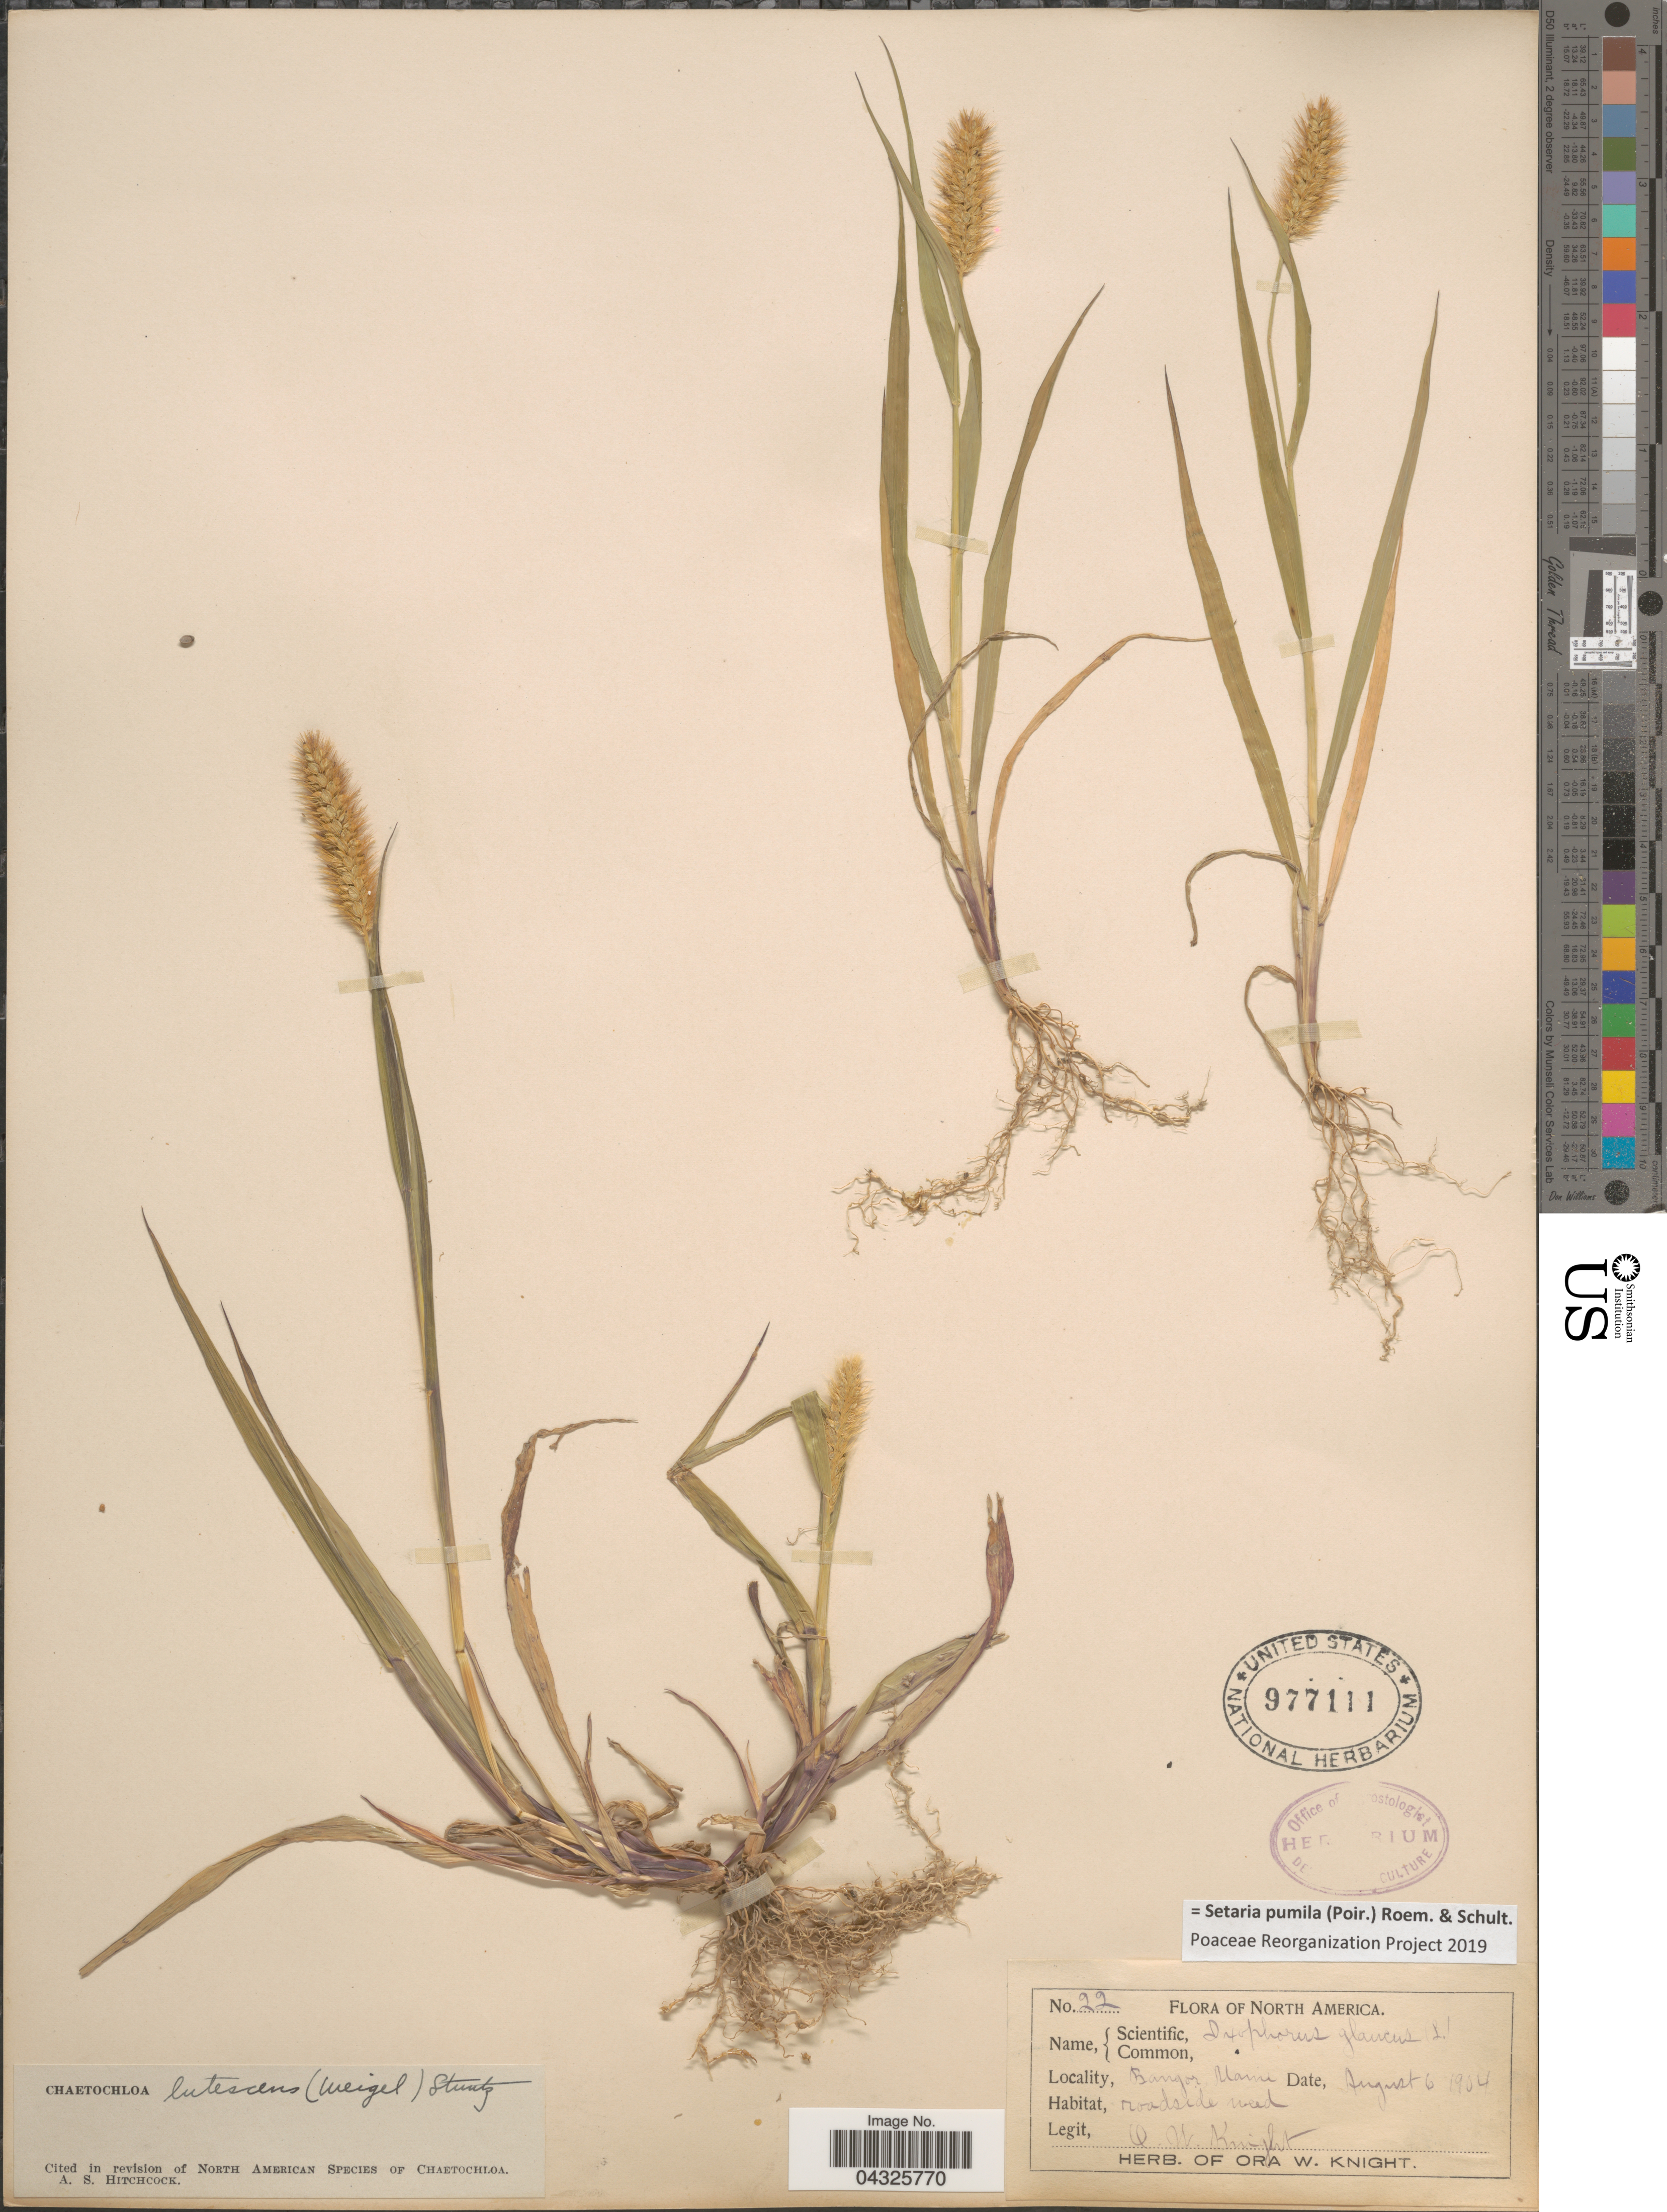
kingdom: Plantae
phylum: Tracheophyta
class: Liliopsida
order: Poales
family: Poaceae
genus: Setaria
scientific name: Setaria pumila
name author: (Poir.) Roem. & Schult.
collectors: O. Knight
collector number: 22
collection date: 1904-08-06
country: United States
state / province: Maine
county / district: Penobscot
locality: Bangor.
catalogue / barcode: US 977111